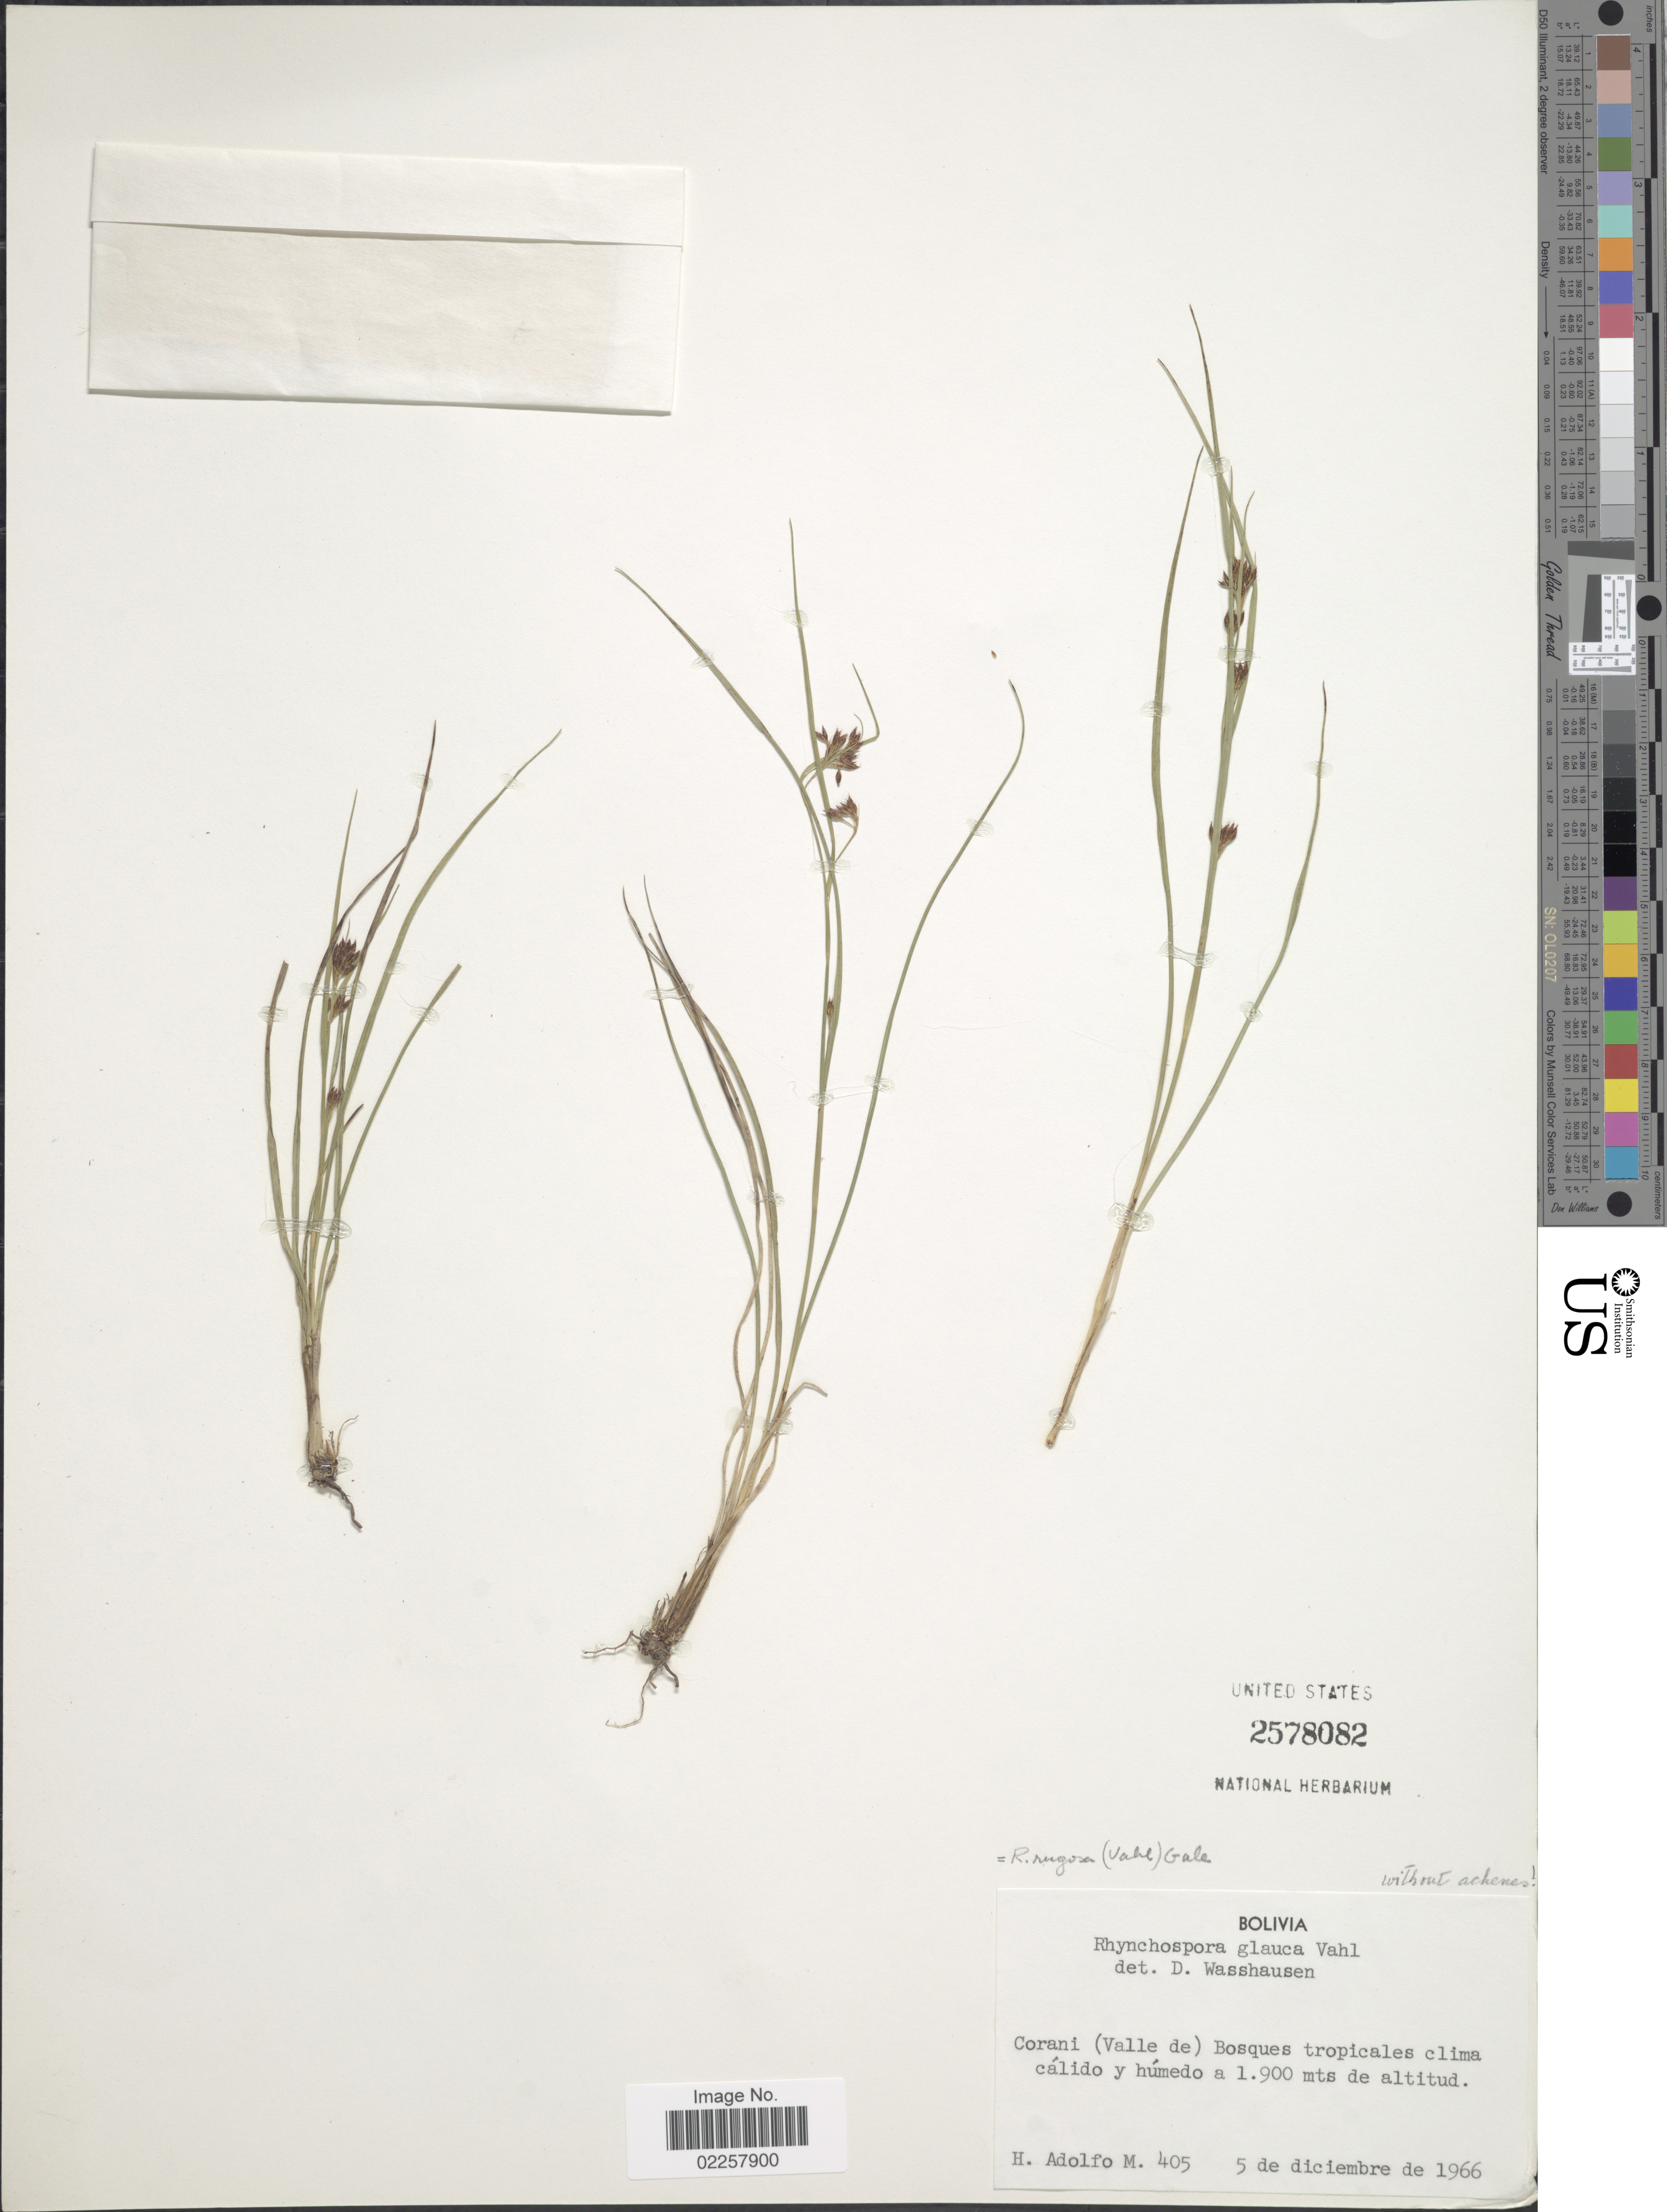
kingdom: Plantae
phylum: Tracheophyta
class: Liliopsida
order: Poales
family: Cyperaceae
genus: Rhynchospora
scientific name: Rhynchospora sp.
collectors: Bro. Adolfo M.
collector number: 405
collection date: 1966-12-05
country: Bolivia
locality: Corani (Valle de) Bosques tropicales clima calido y humedo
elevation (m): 1900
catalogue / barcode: US 2578082